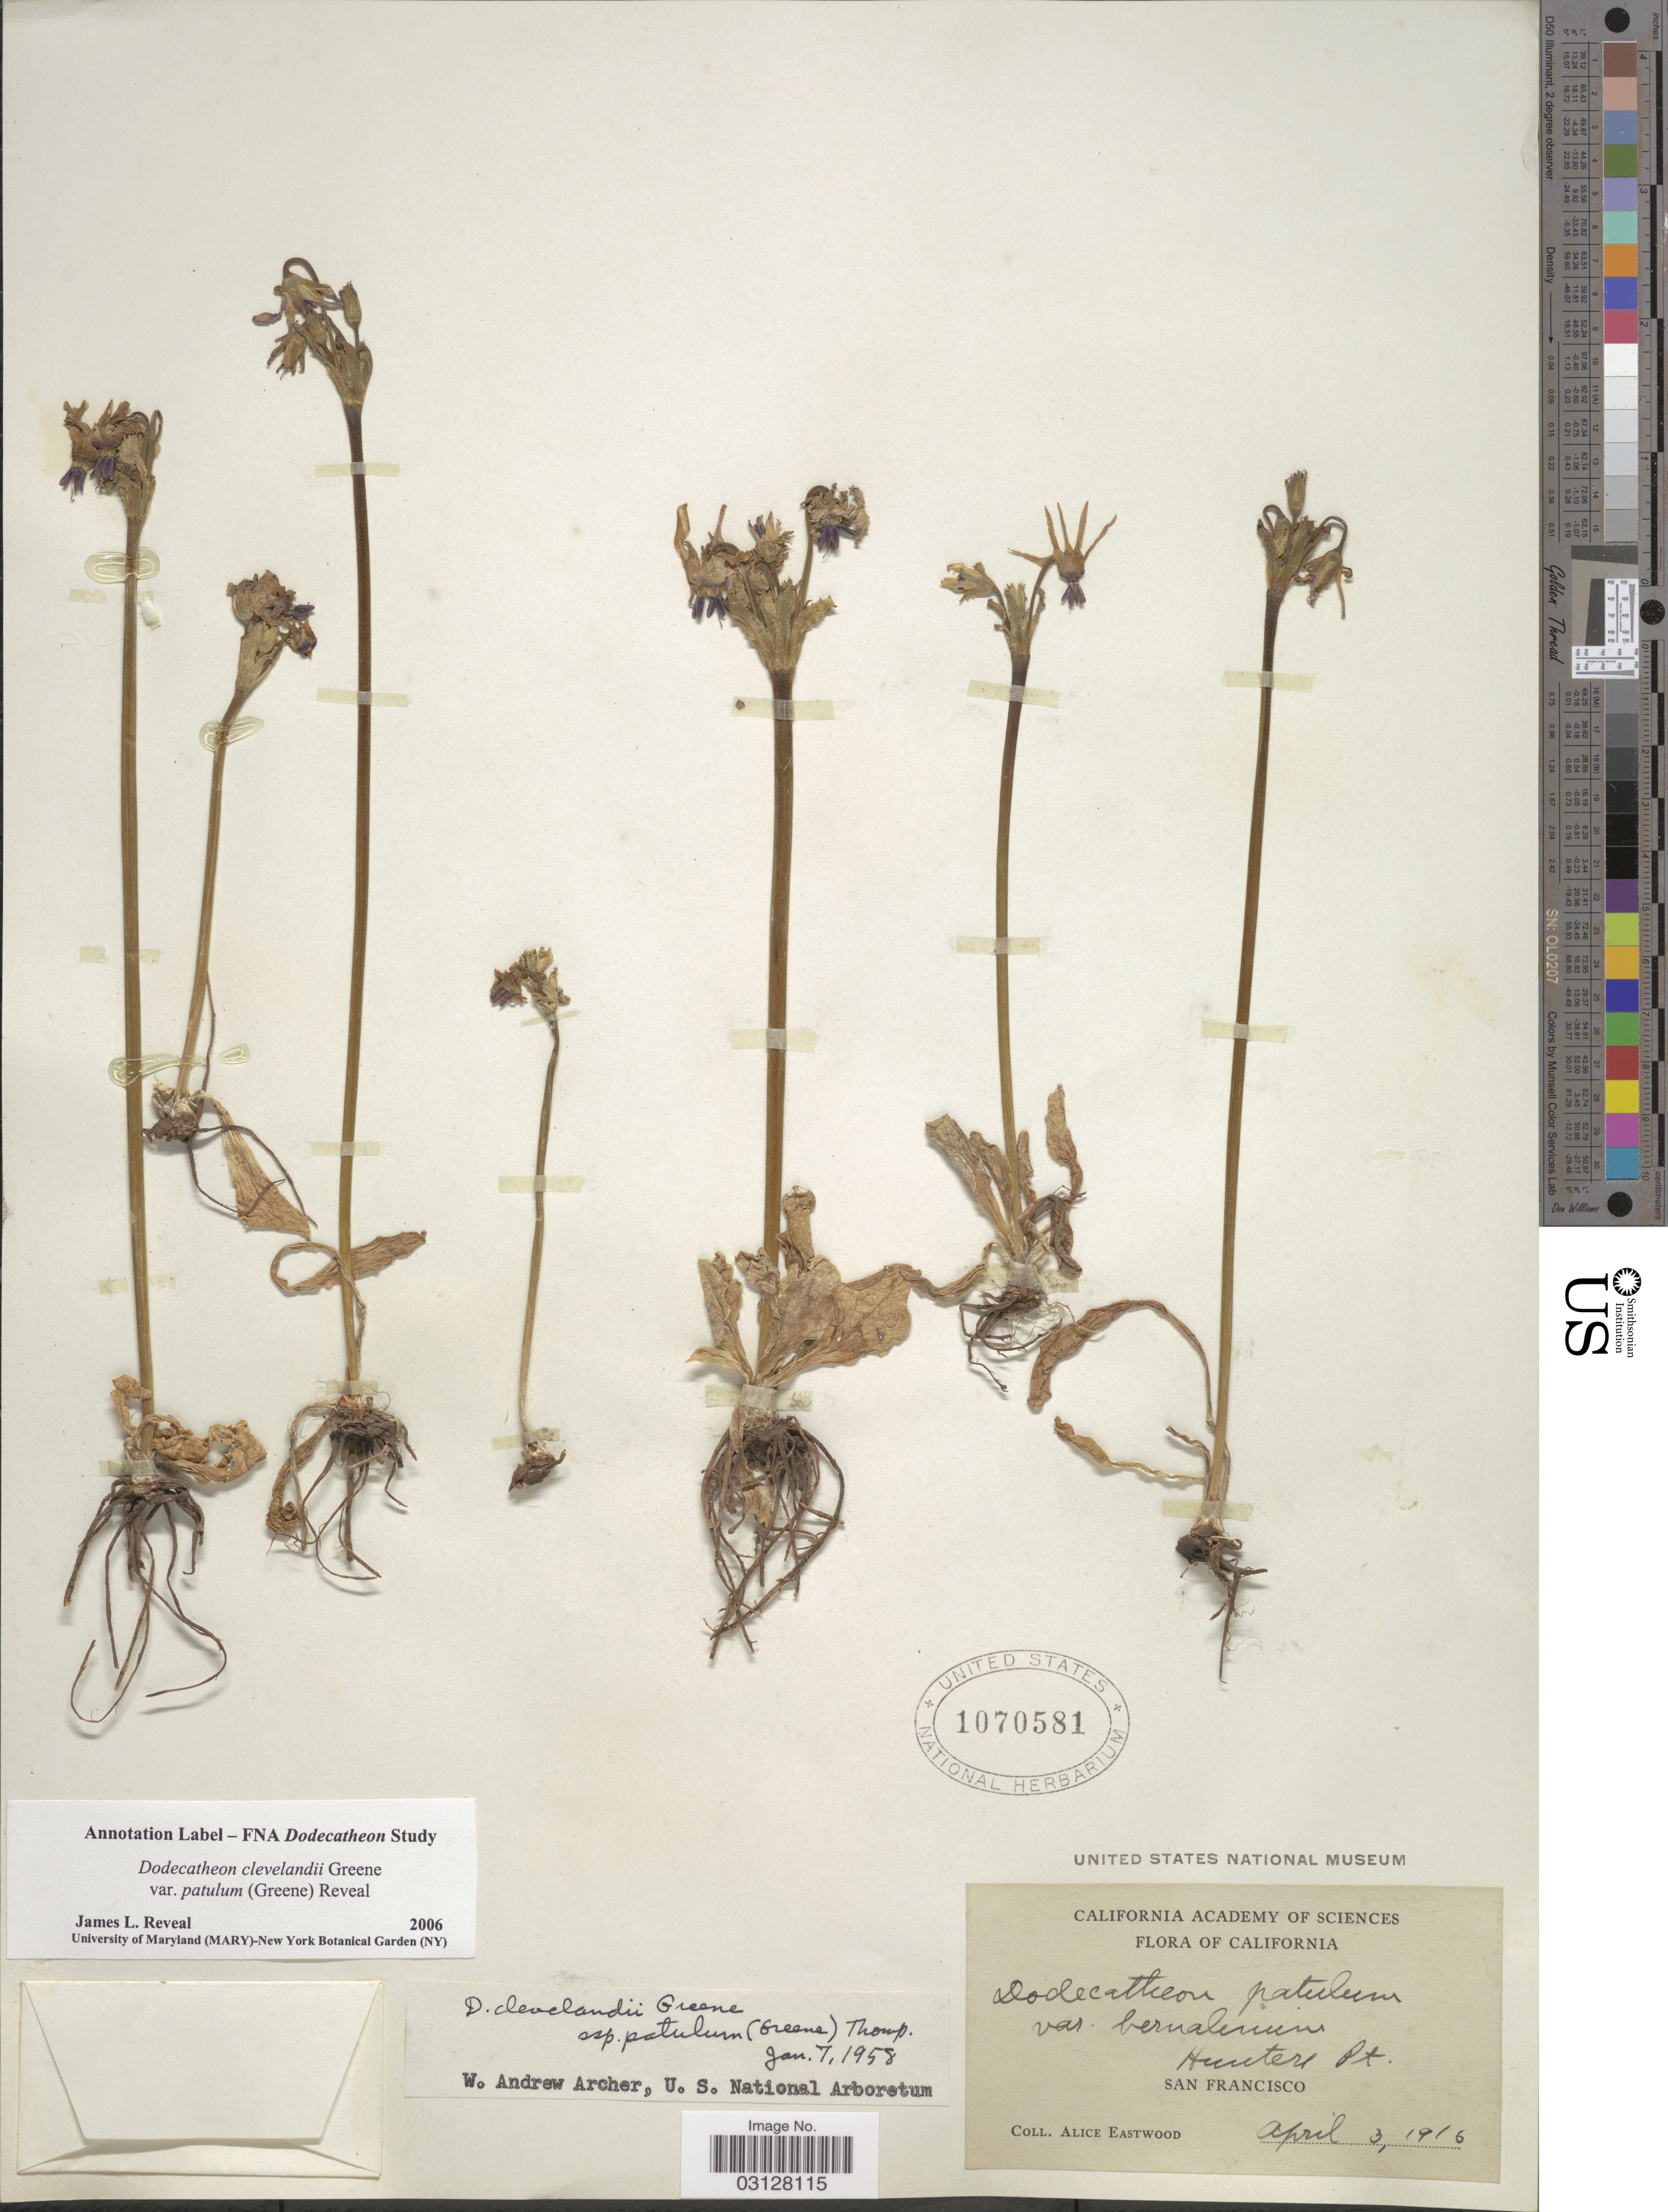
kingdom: Plantae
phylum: Tracheophyta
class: Magnoliopsida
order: Ericales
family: Primulaceae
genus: Dodecatheon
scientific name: Dodecatheon clevelandii var. patulum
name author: (Kuntze) Reveal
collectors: A. Eastwood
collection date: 1916-04-03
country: United States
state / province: California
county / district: San Francisco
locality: Hunters Pt. San Francisco.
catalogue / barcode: US 1070581